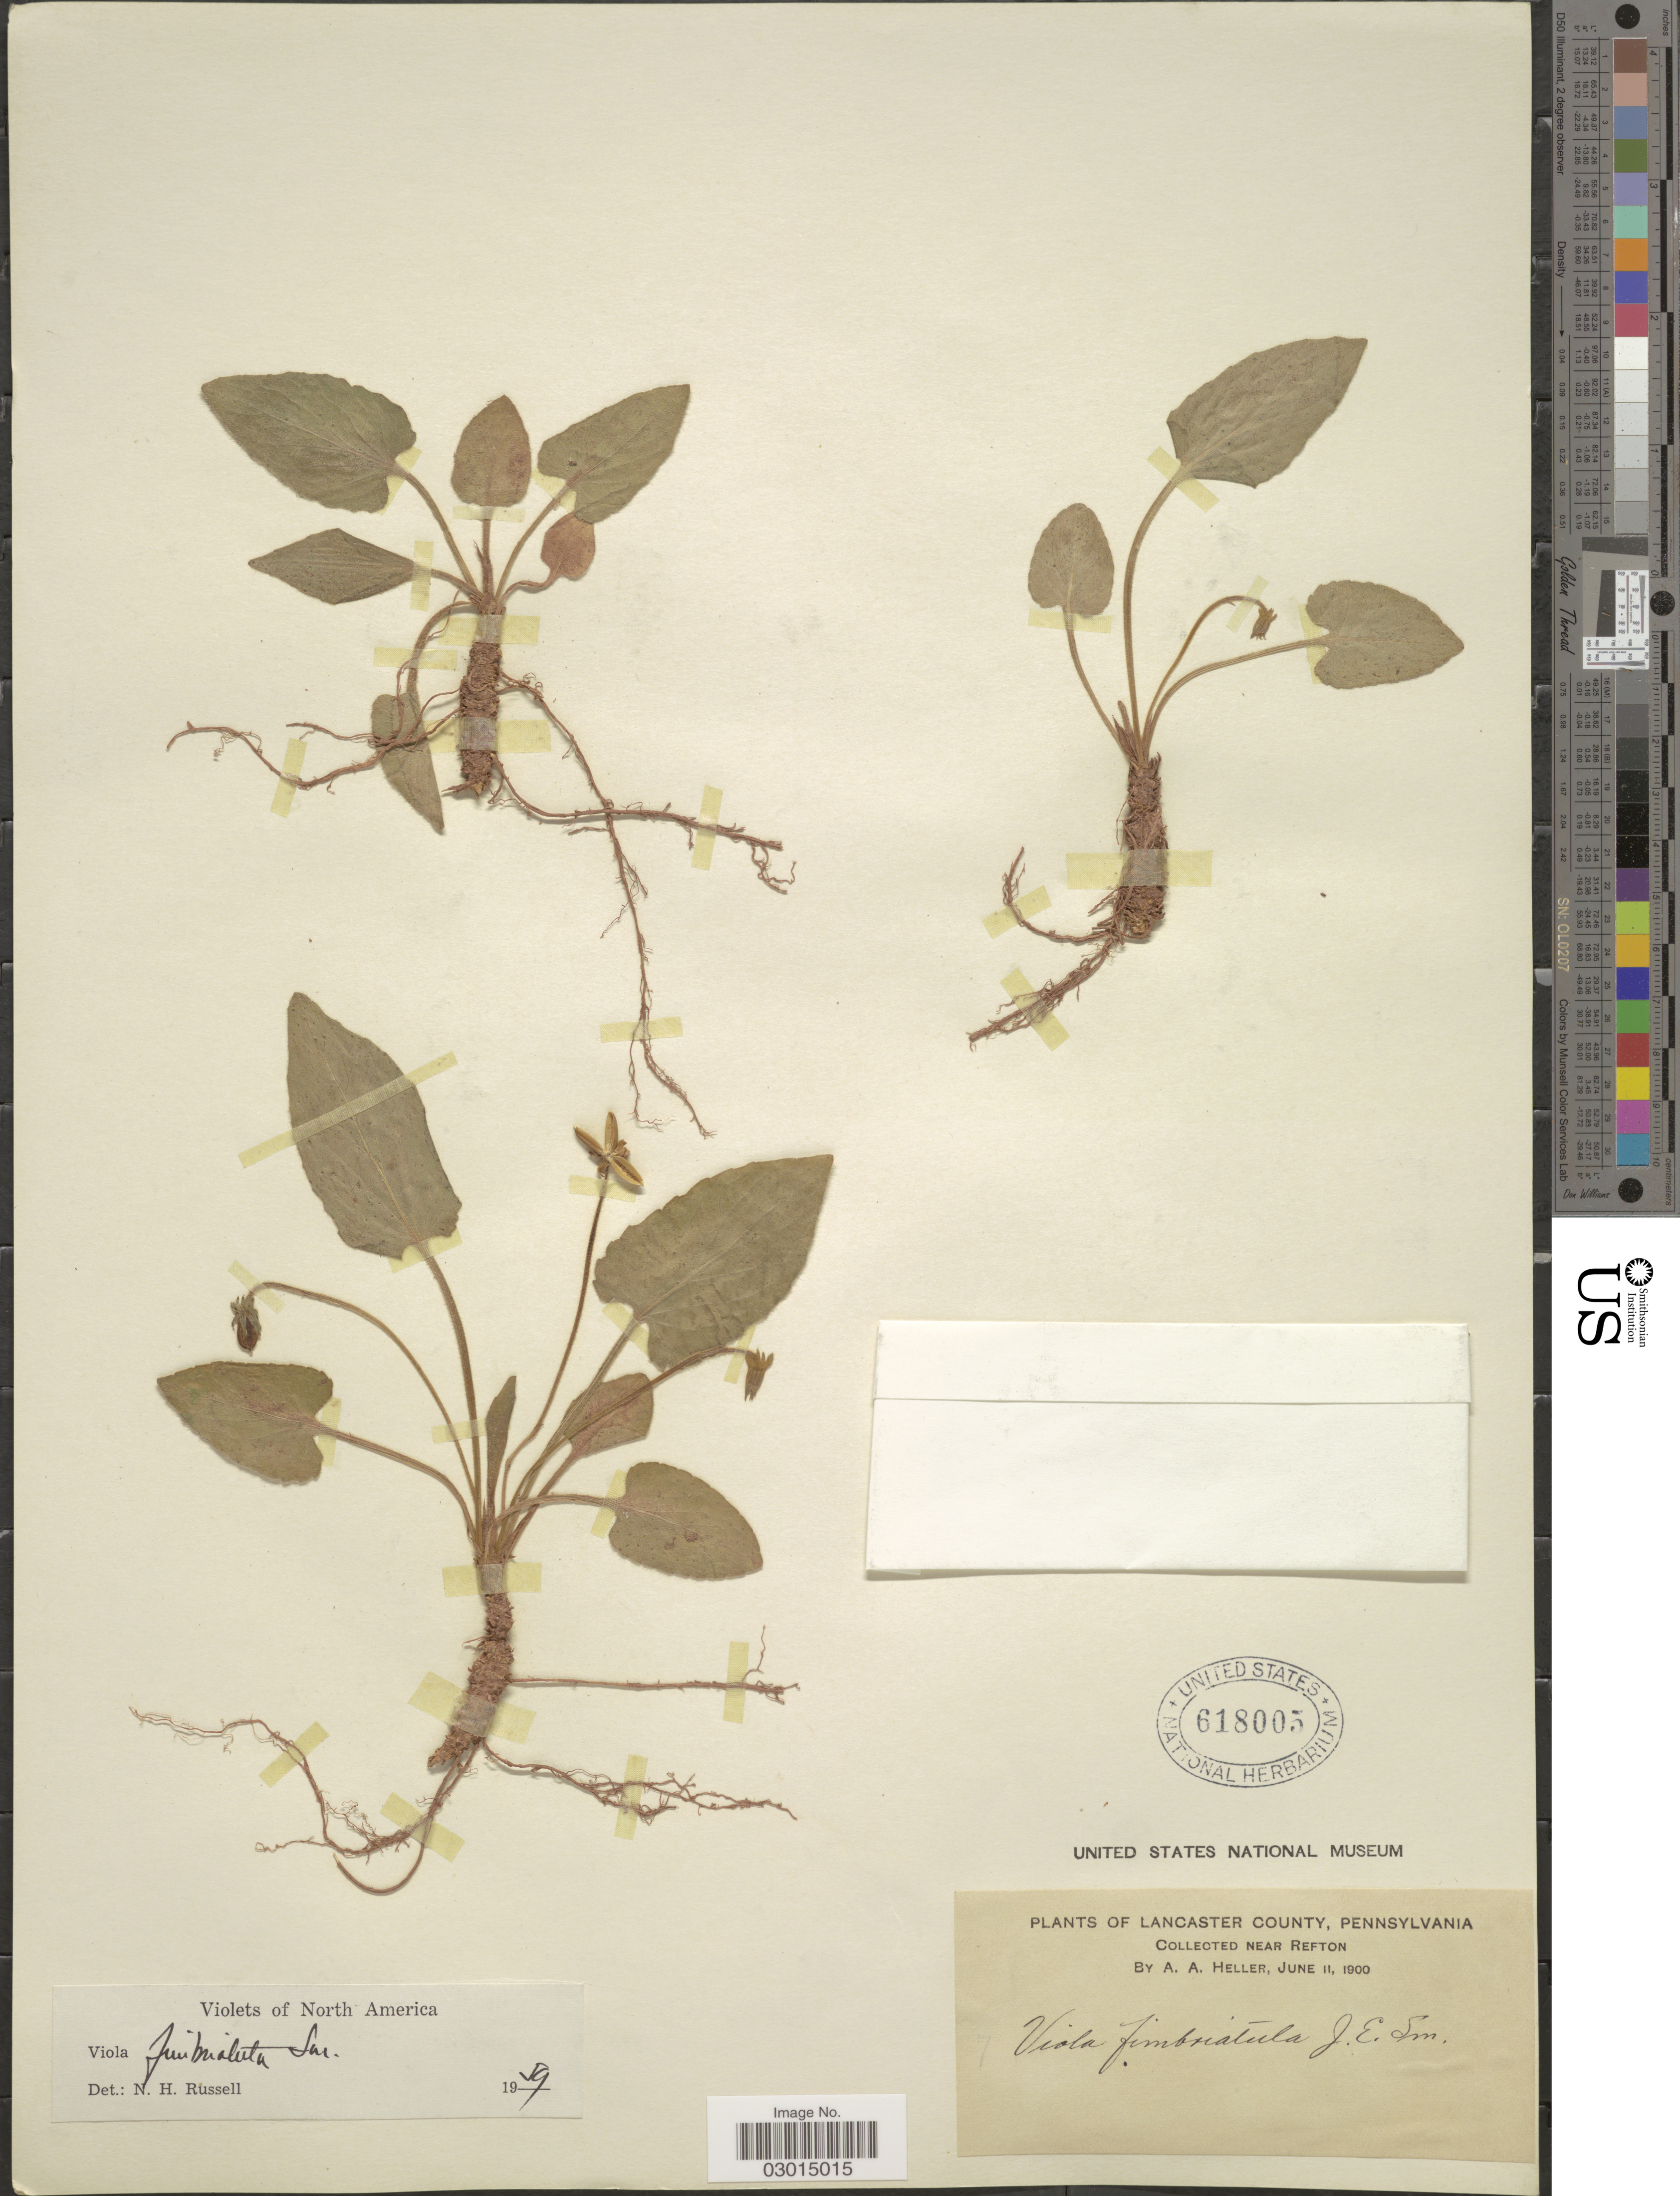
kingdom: Plantae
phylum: Tracheophyta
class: Magnoliopsida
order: Malpighiales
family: Violaceae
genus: Viola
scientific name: Viola fimbriatula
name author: Small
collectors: A. A. Heller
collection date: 1900-06-11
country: United States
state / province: Pennsylvania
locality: Lancaster County. Near Refton.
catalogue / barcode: US 618005